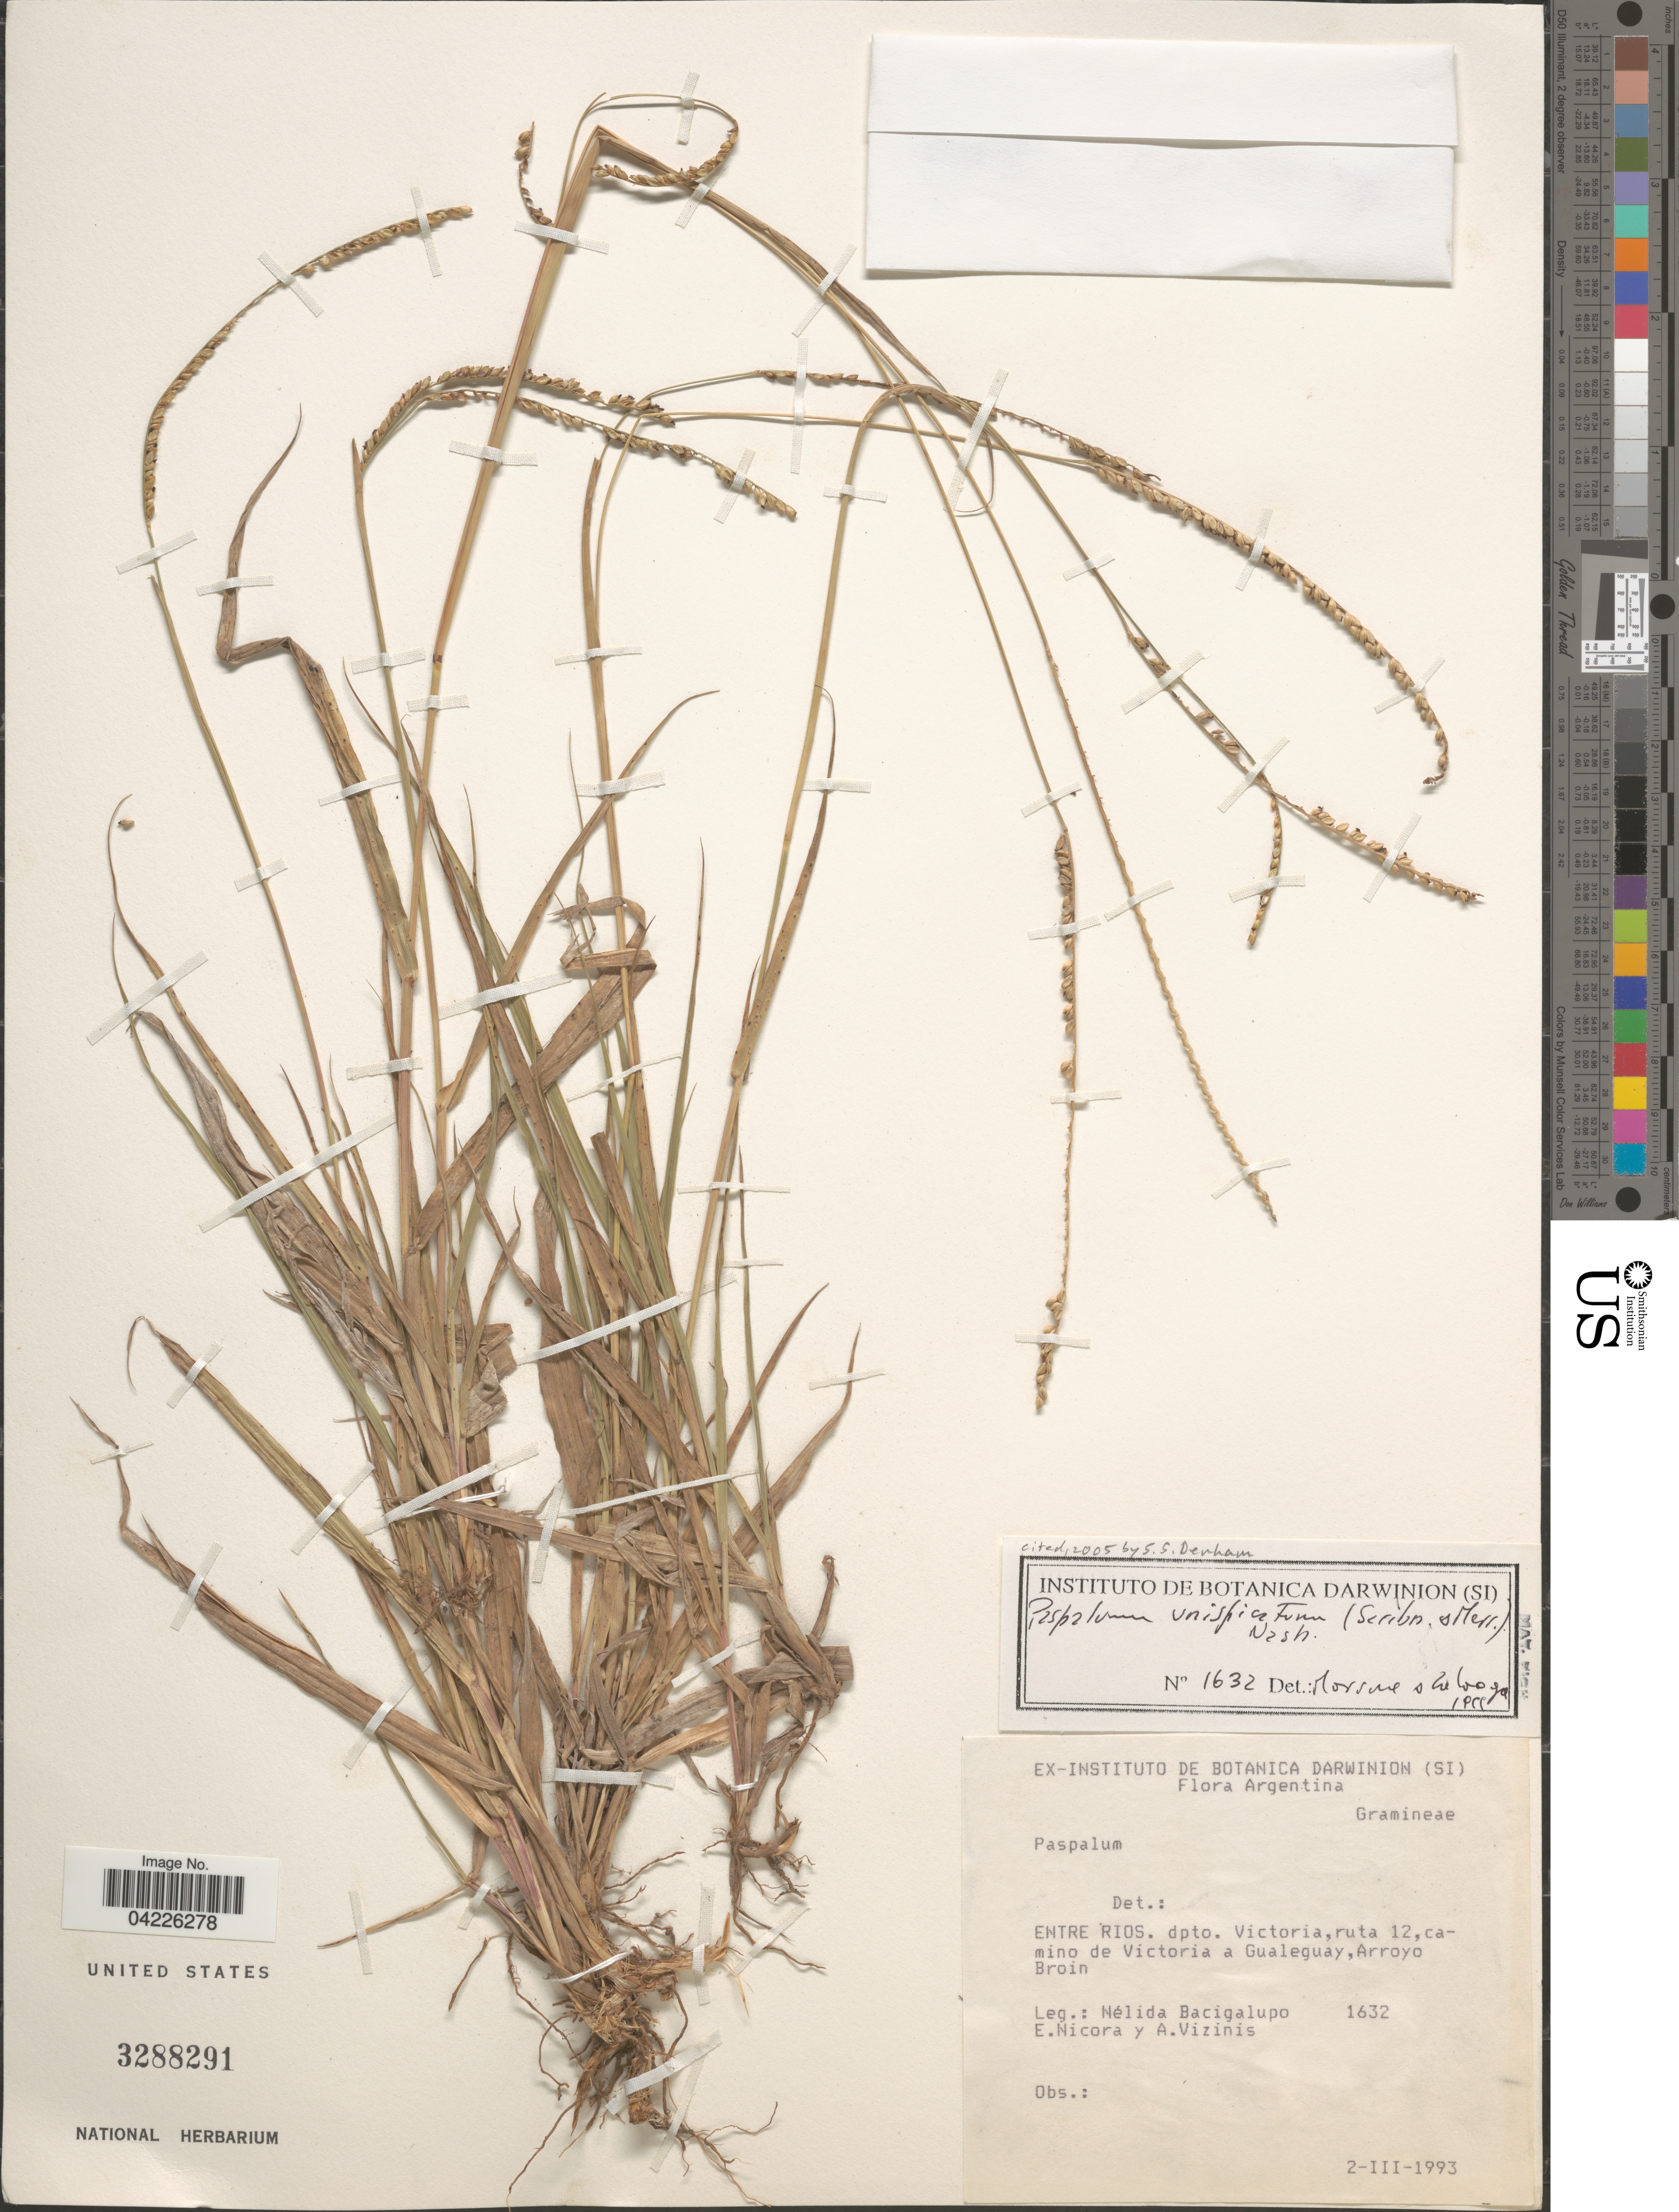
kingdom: Plantae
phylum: Tracheophyta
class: Liliopsida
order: Poales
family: Poaceae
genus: Paspalum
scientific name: Paspalum unispicatum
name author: (Scribn. & Merr.) Nash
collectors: N. M. Bacigalupo, E. Nicora & A. Vizinis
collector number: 1632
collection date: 1993-03-02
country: Argentina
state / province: Entre Rios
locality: Dpto. Victoria, ruta 12, camino de Victoria a Gualeguay, Arroyo Broin.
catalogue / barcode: US 3288291